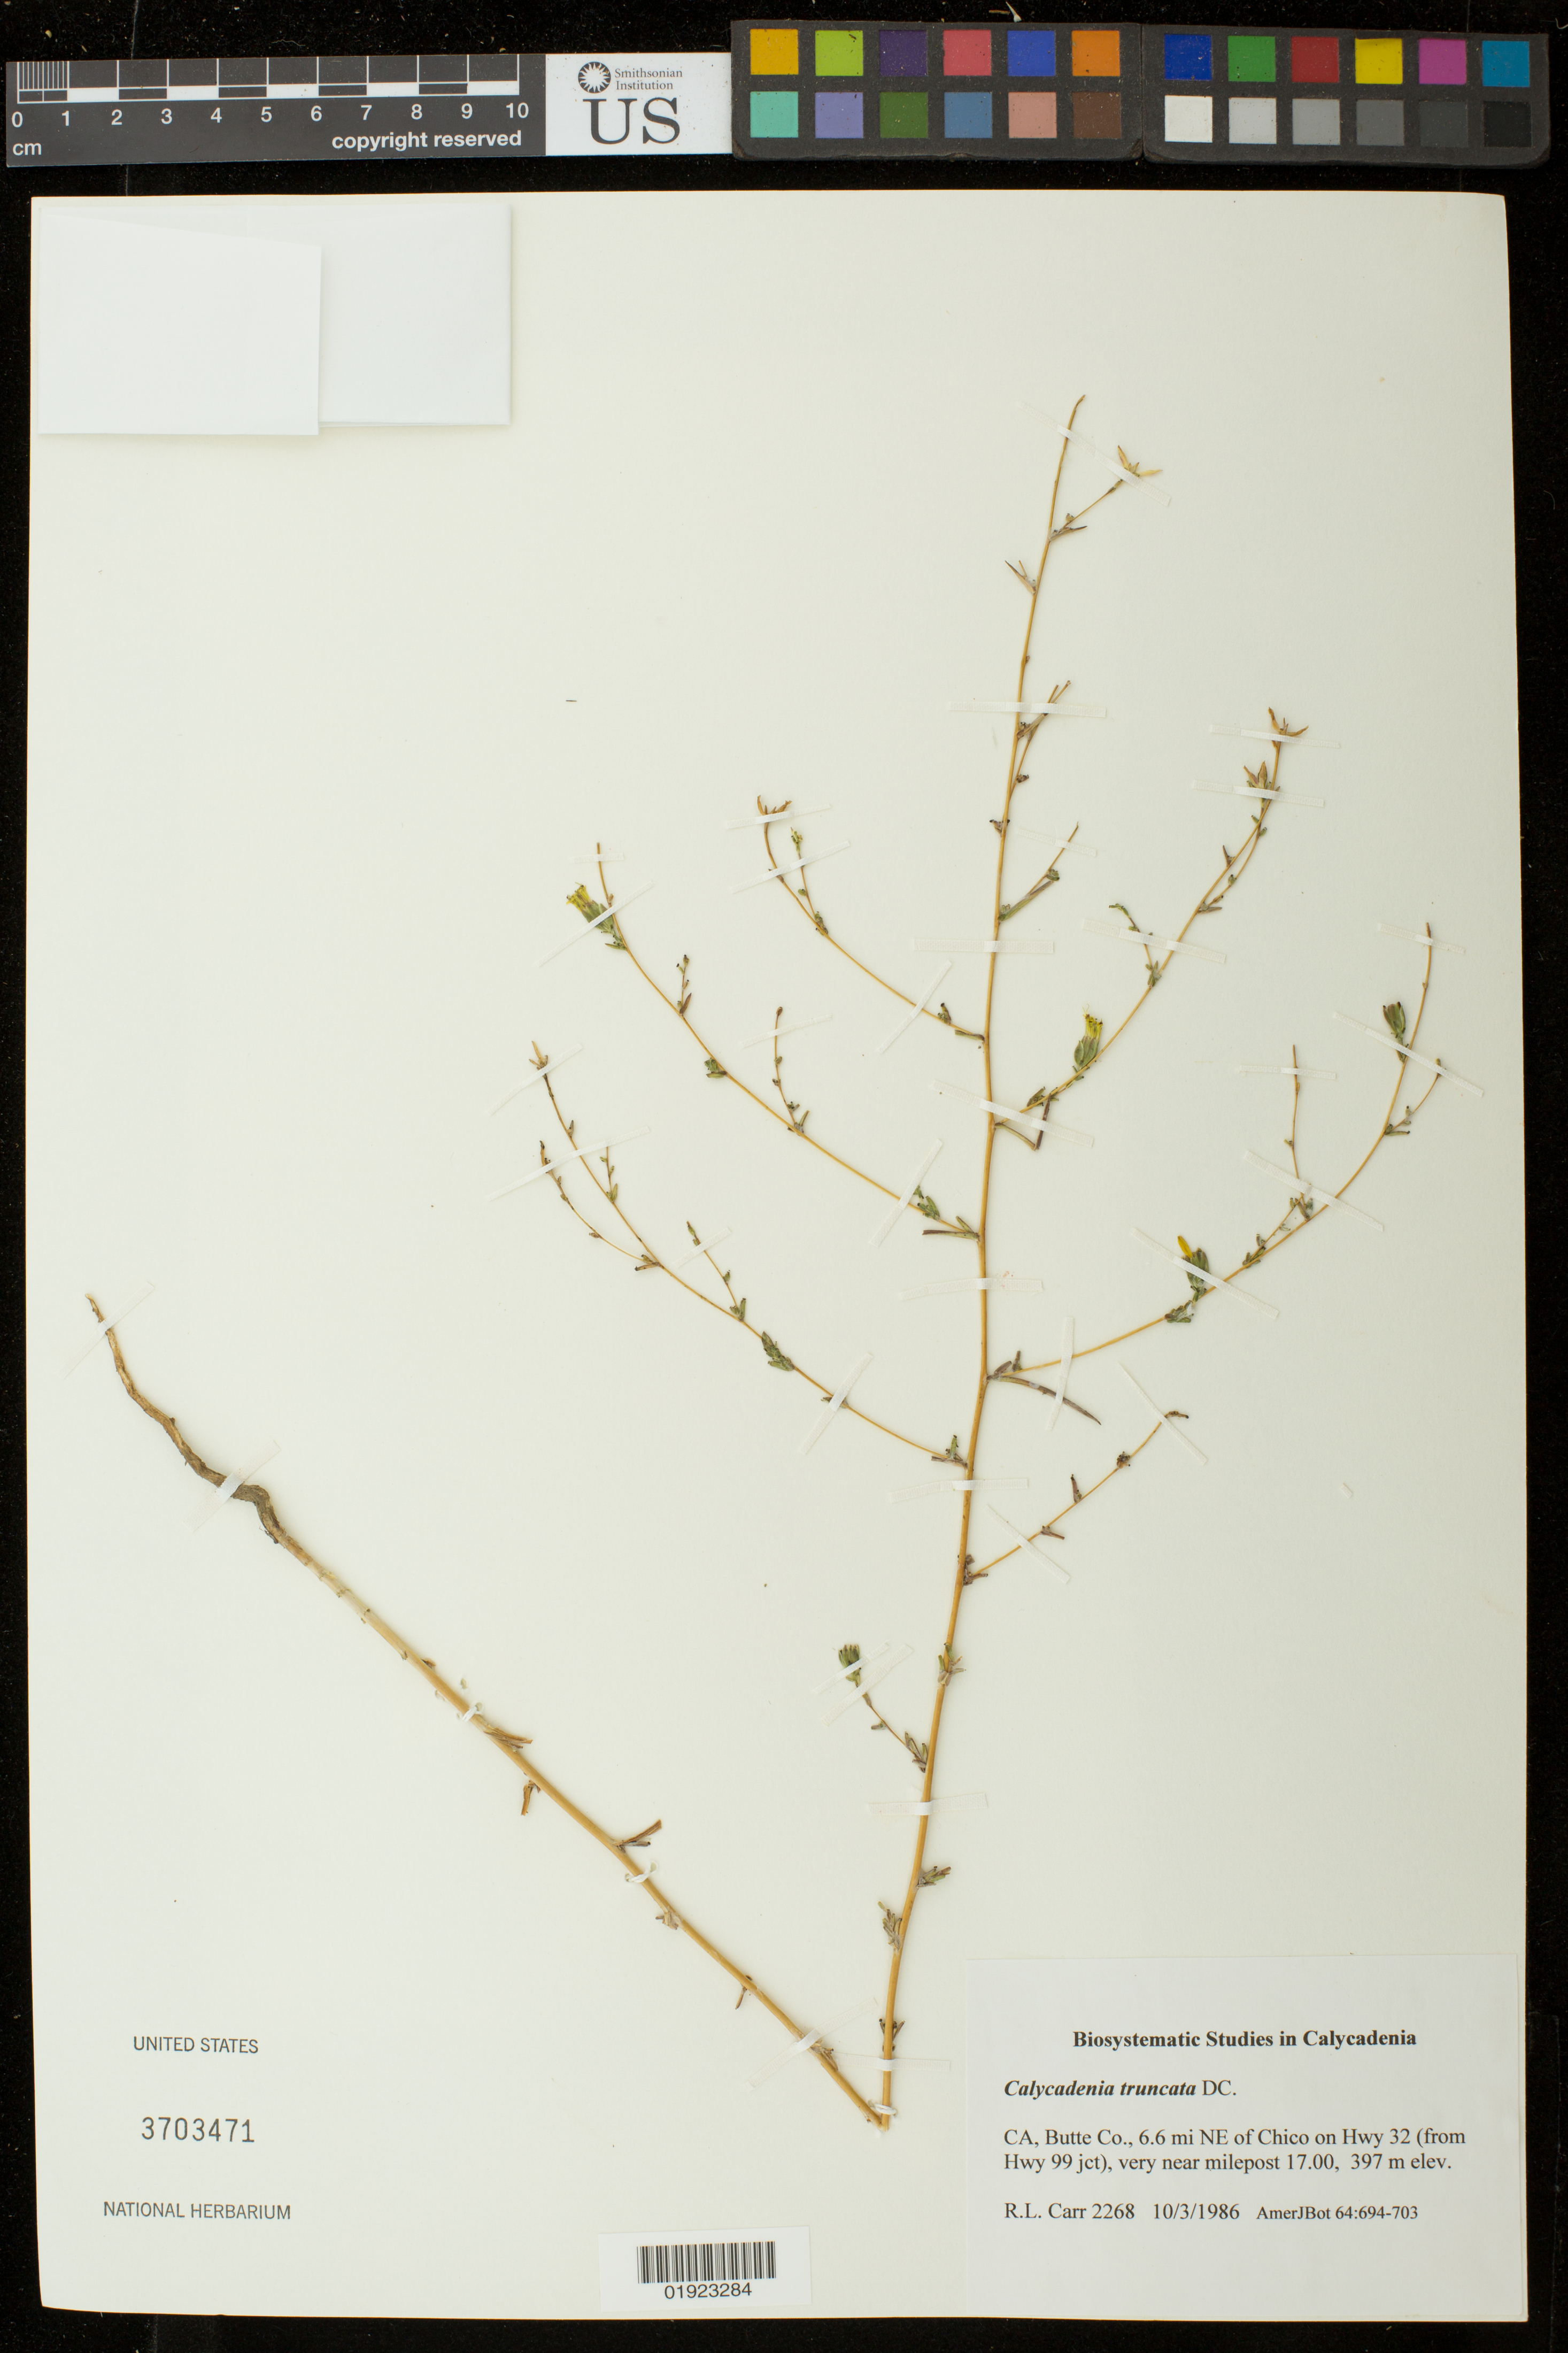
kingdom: Plantae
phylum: Tracheophyta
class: Magnoliopsida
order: Asterales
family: Asteraceae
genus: Calycadenia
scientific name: Calycadenia truncata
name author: DC.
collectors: R. Carr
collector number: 2268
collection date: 1986-10-03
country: United States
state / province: California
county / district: Butte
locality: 6.6 mi NE of Chico on Hwy 32 (from Hwy 99 jct), very near milepost 17.00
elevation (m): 397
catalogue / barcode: US 3703471